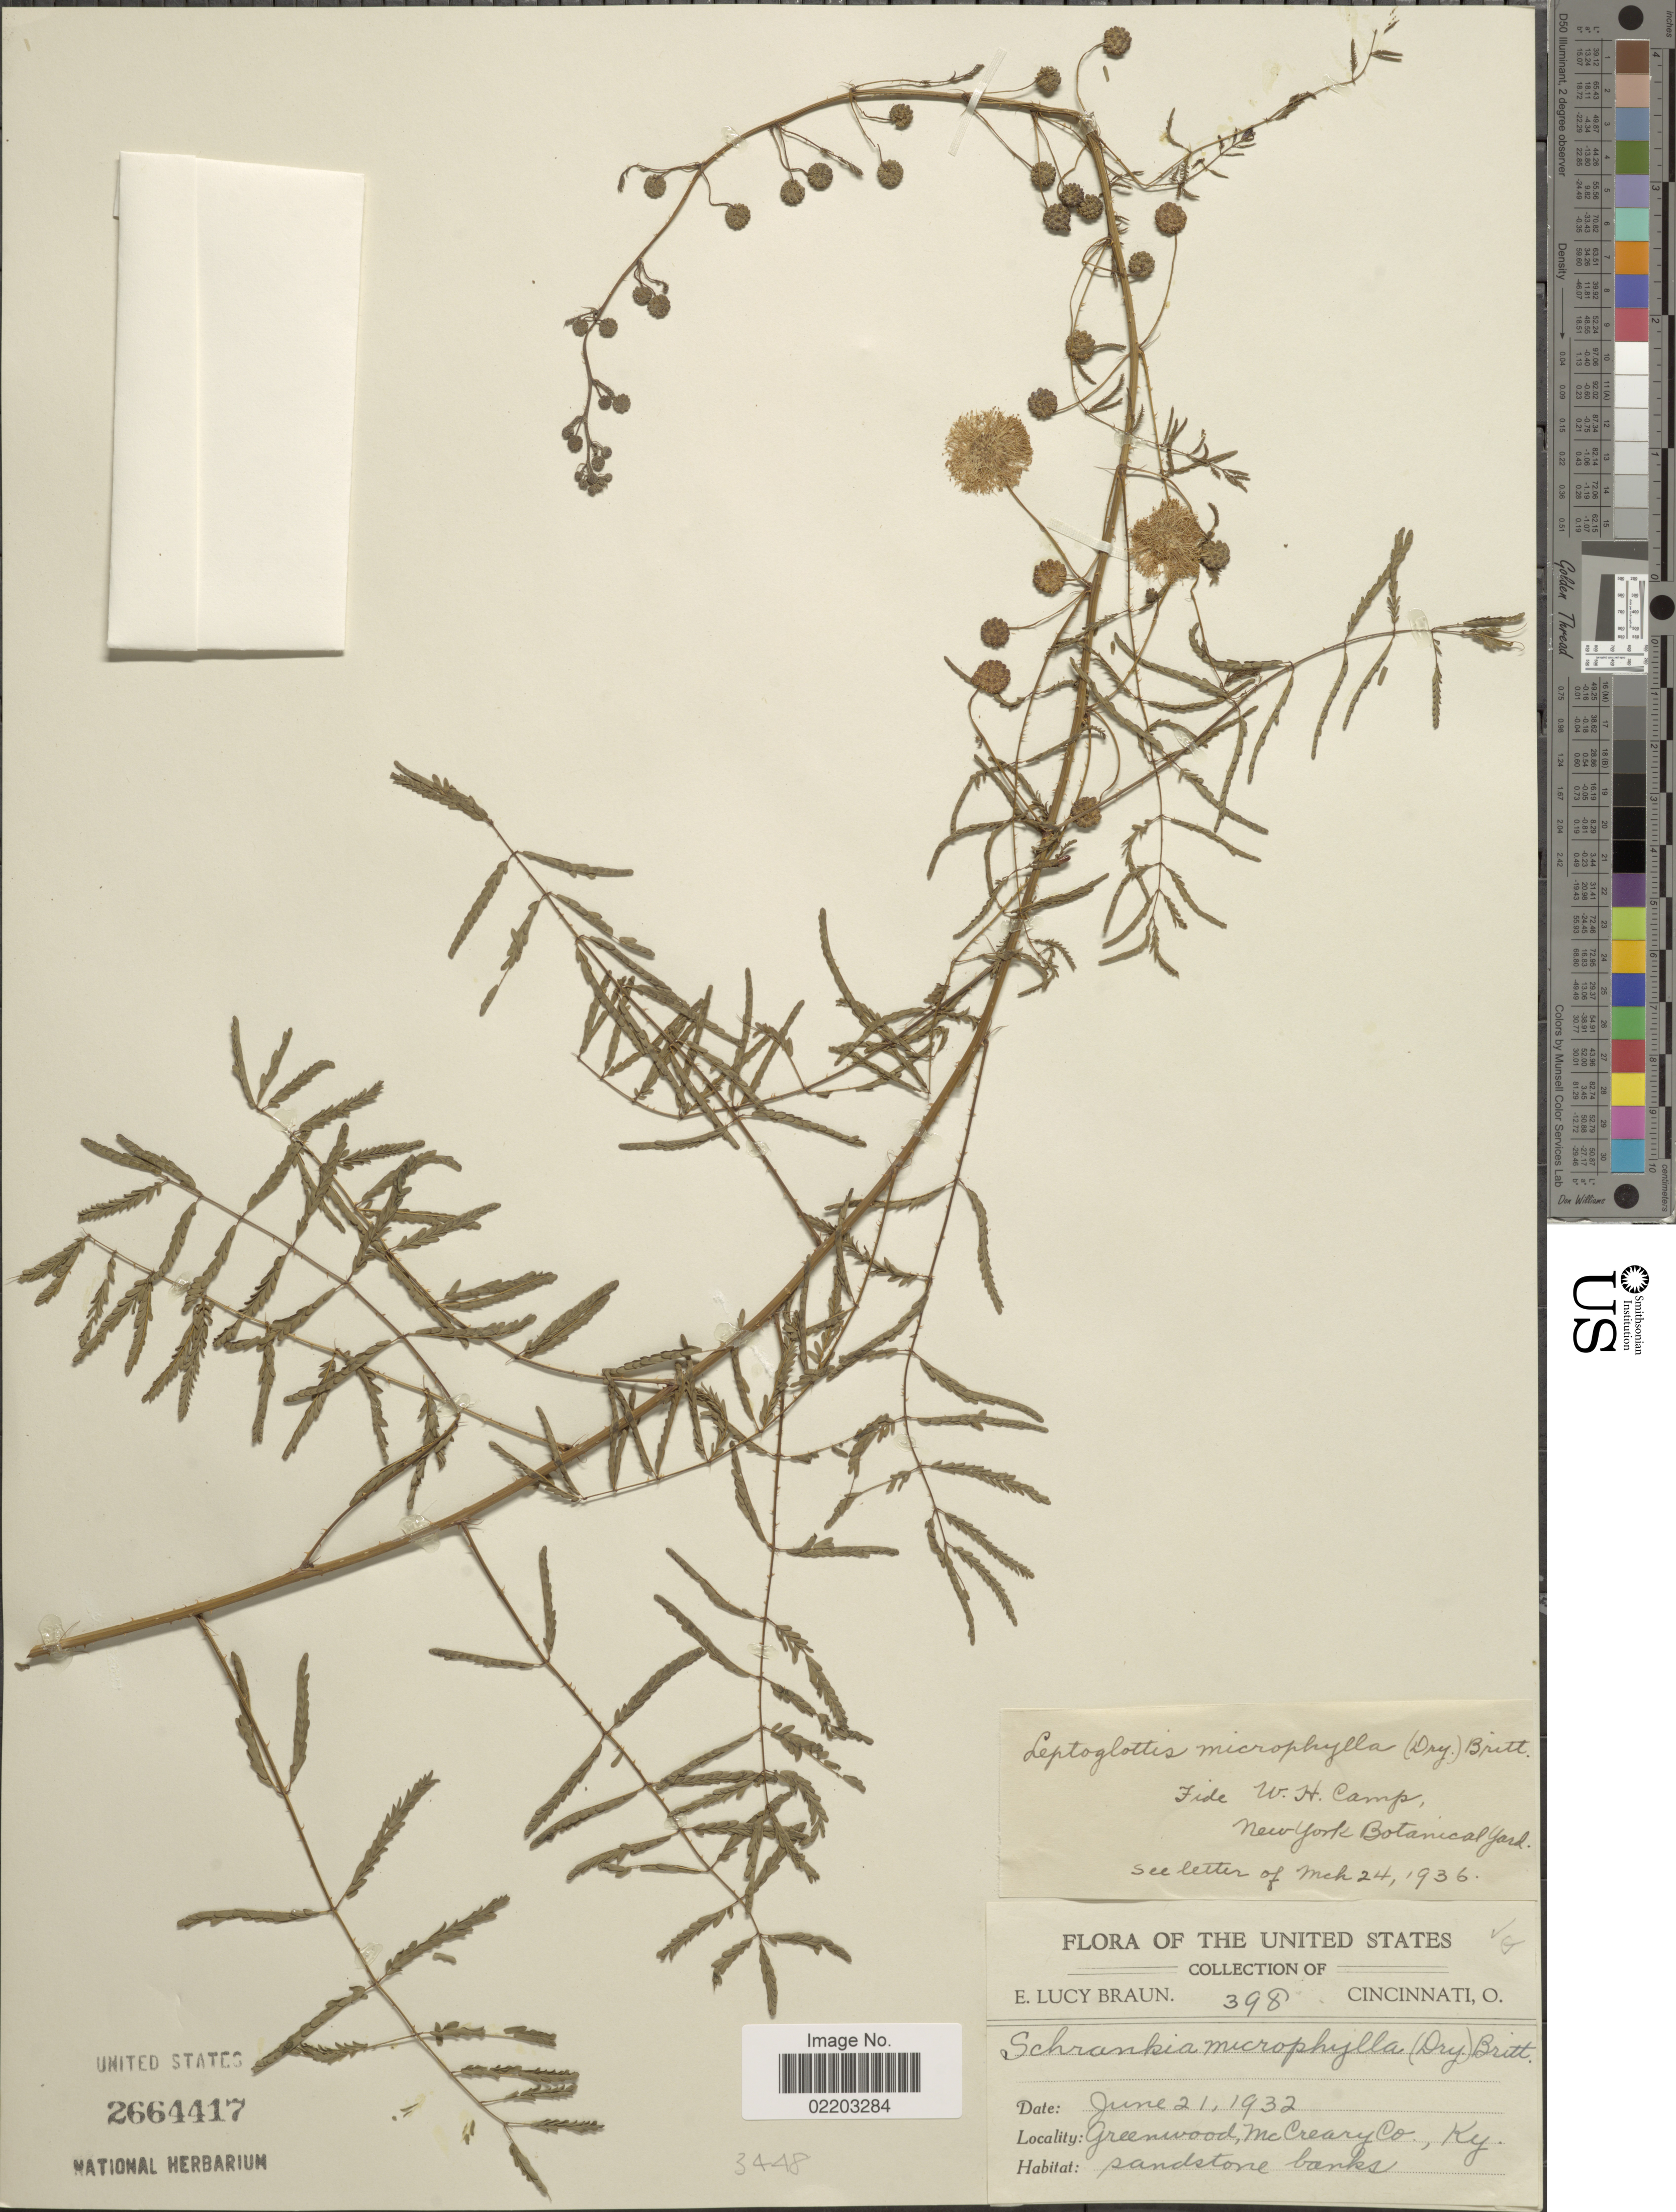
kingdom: Plantae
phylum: Tracheophyta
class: Magnoliopsida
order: Fabales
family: Fabaceae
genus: Mimosa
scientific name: Mimosa microphylla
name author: Dryand.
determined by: Strong, M. T., (US), Smithsonian Institution - National Museum of Natural History (UNITED STATES)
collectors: E. L. Braun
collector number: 398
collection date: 1932-06-21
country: United States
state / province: Kentucky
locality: Greenwood, McCreary Co, samdstone banks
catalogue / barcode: US 2664417